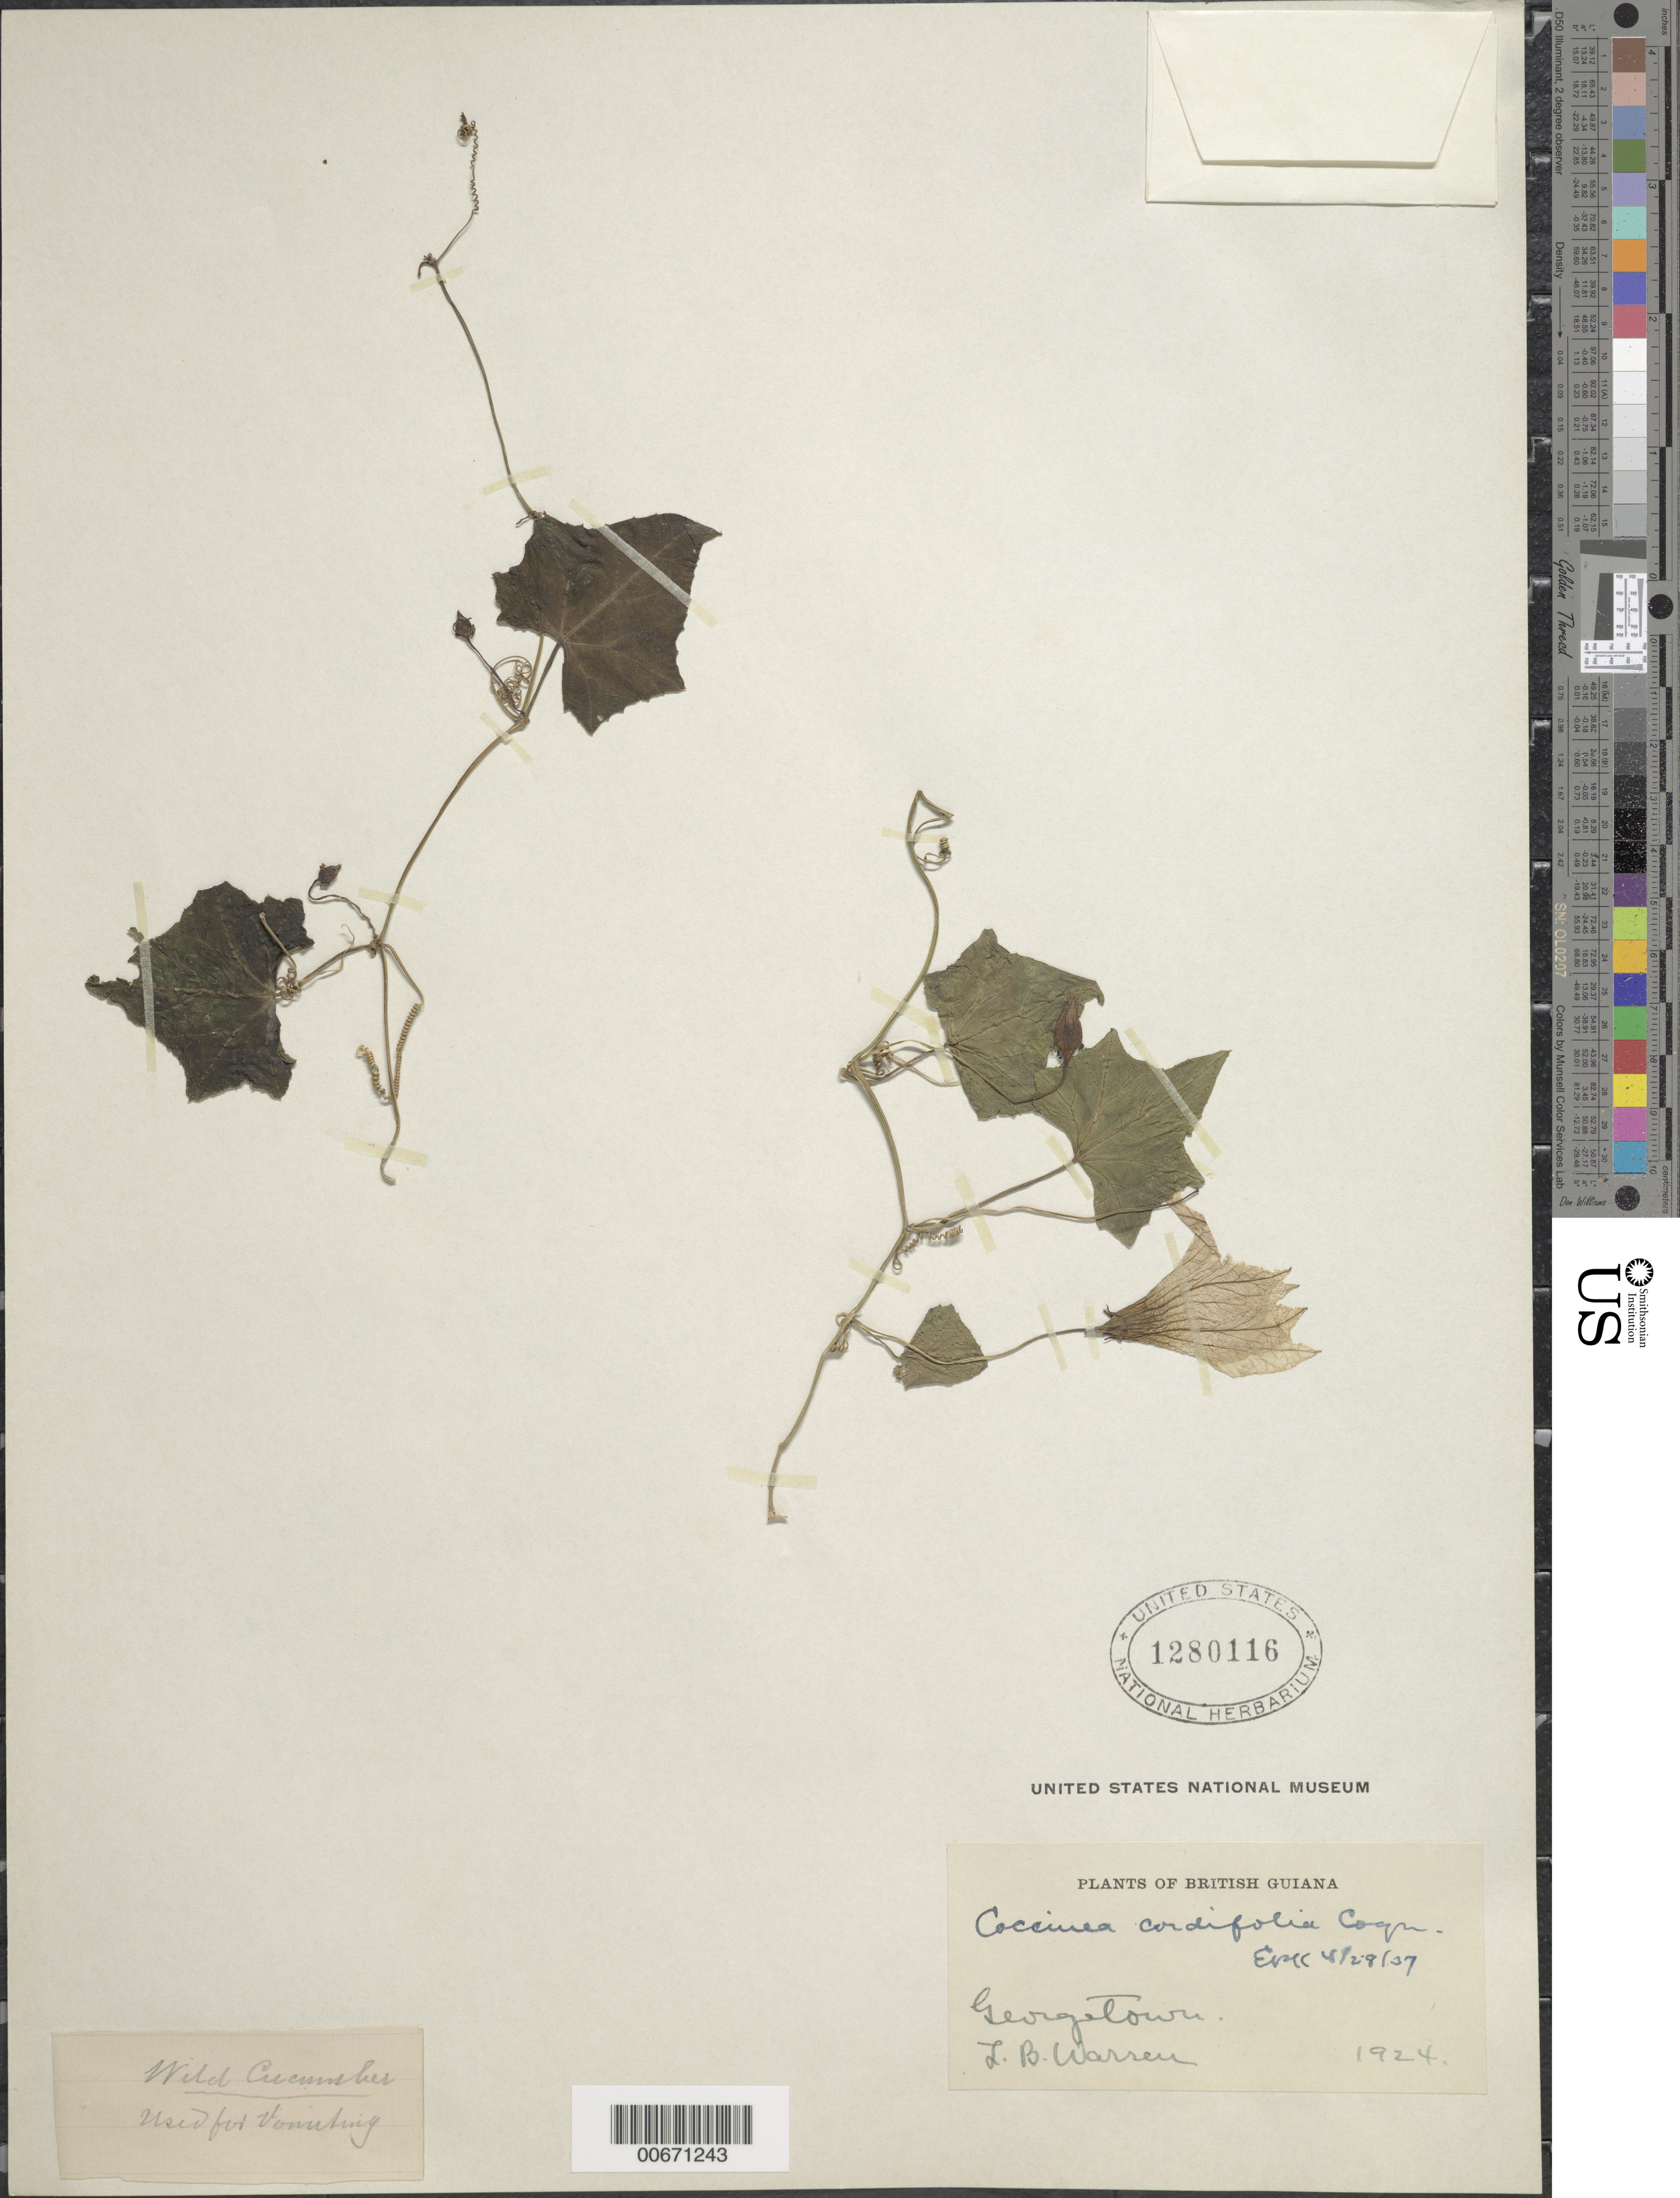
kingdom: Plantae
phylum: Tracheophyta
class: Magnoliopsida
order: Cucurbitales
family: Cucurbitaceae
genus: Coccinia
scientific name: Coccinia cordifolia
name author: (L.) Cogn.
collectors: L. Warren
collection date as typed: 1924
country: Guyana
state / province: Demerara-Mahaica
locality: Georgetown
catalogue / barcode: US 1280116